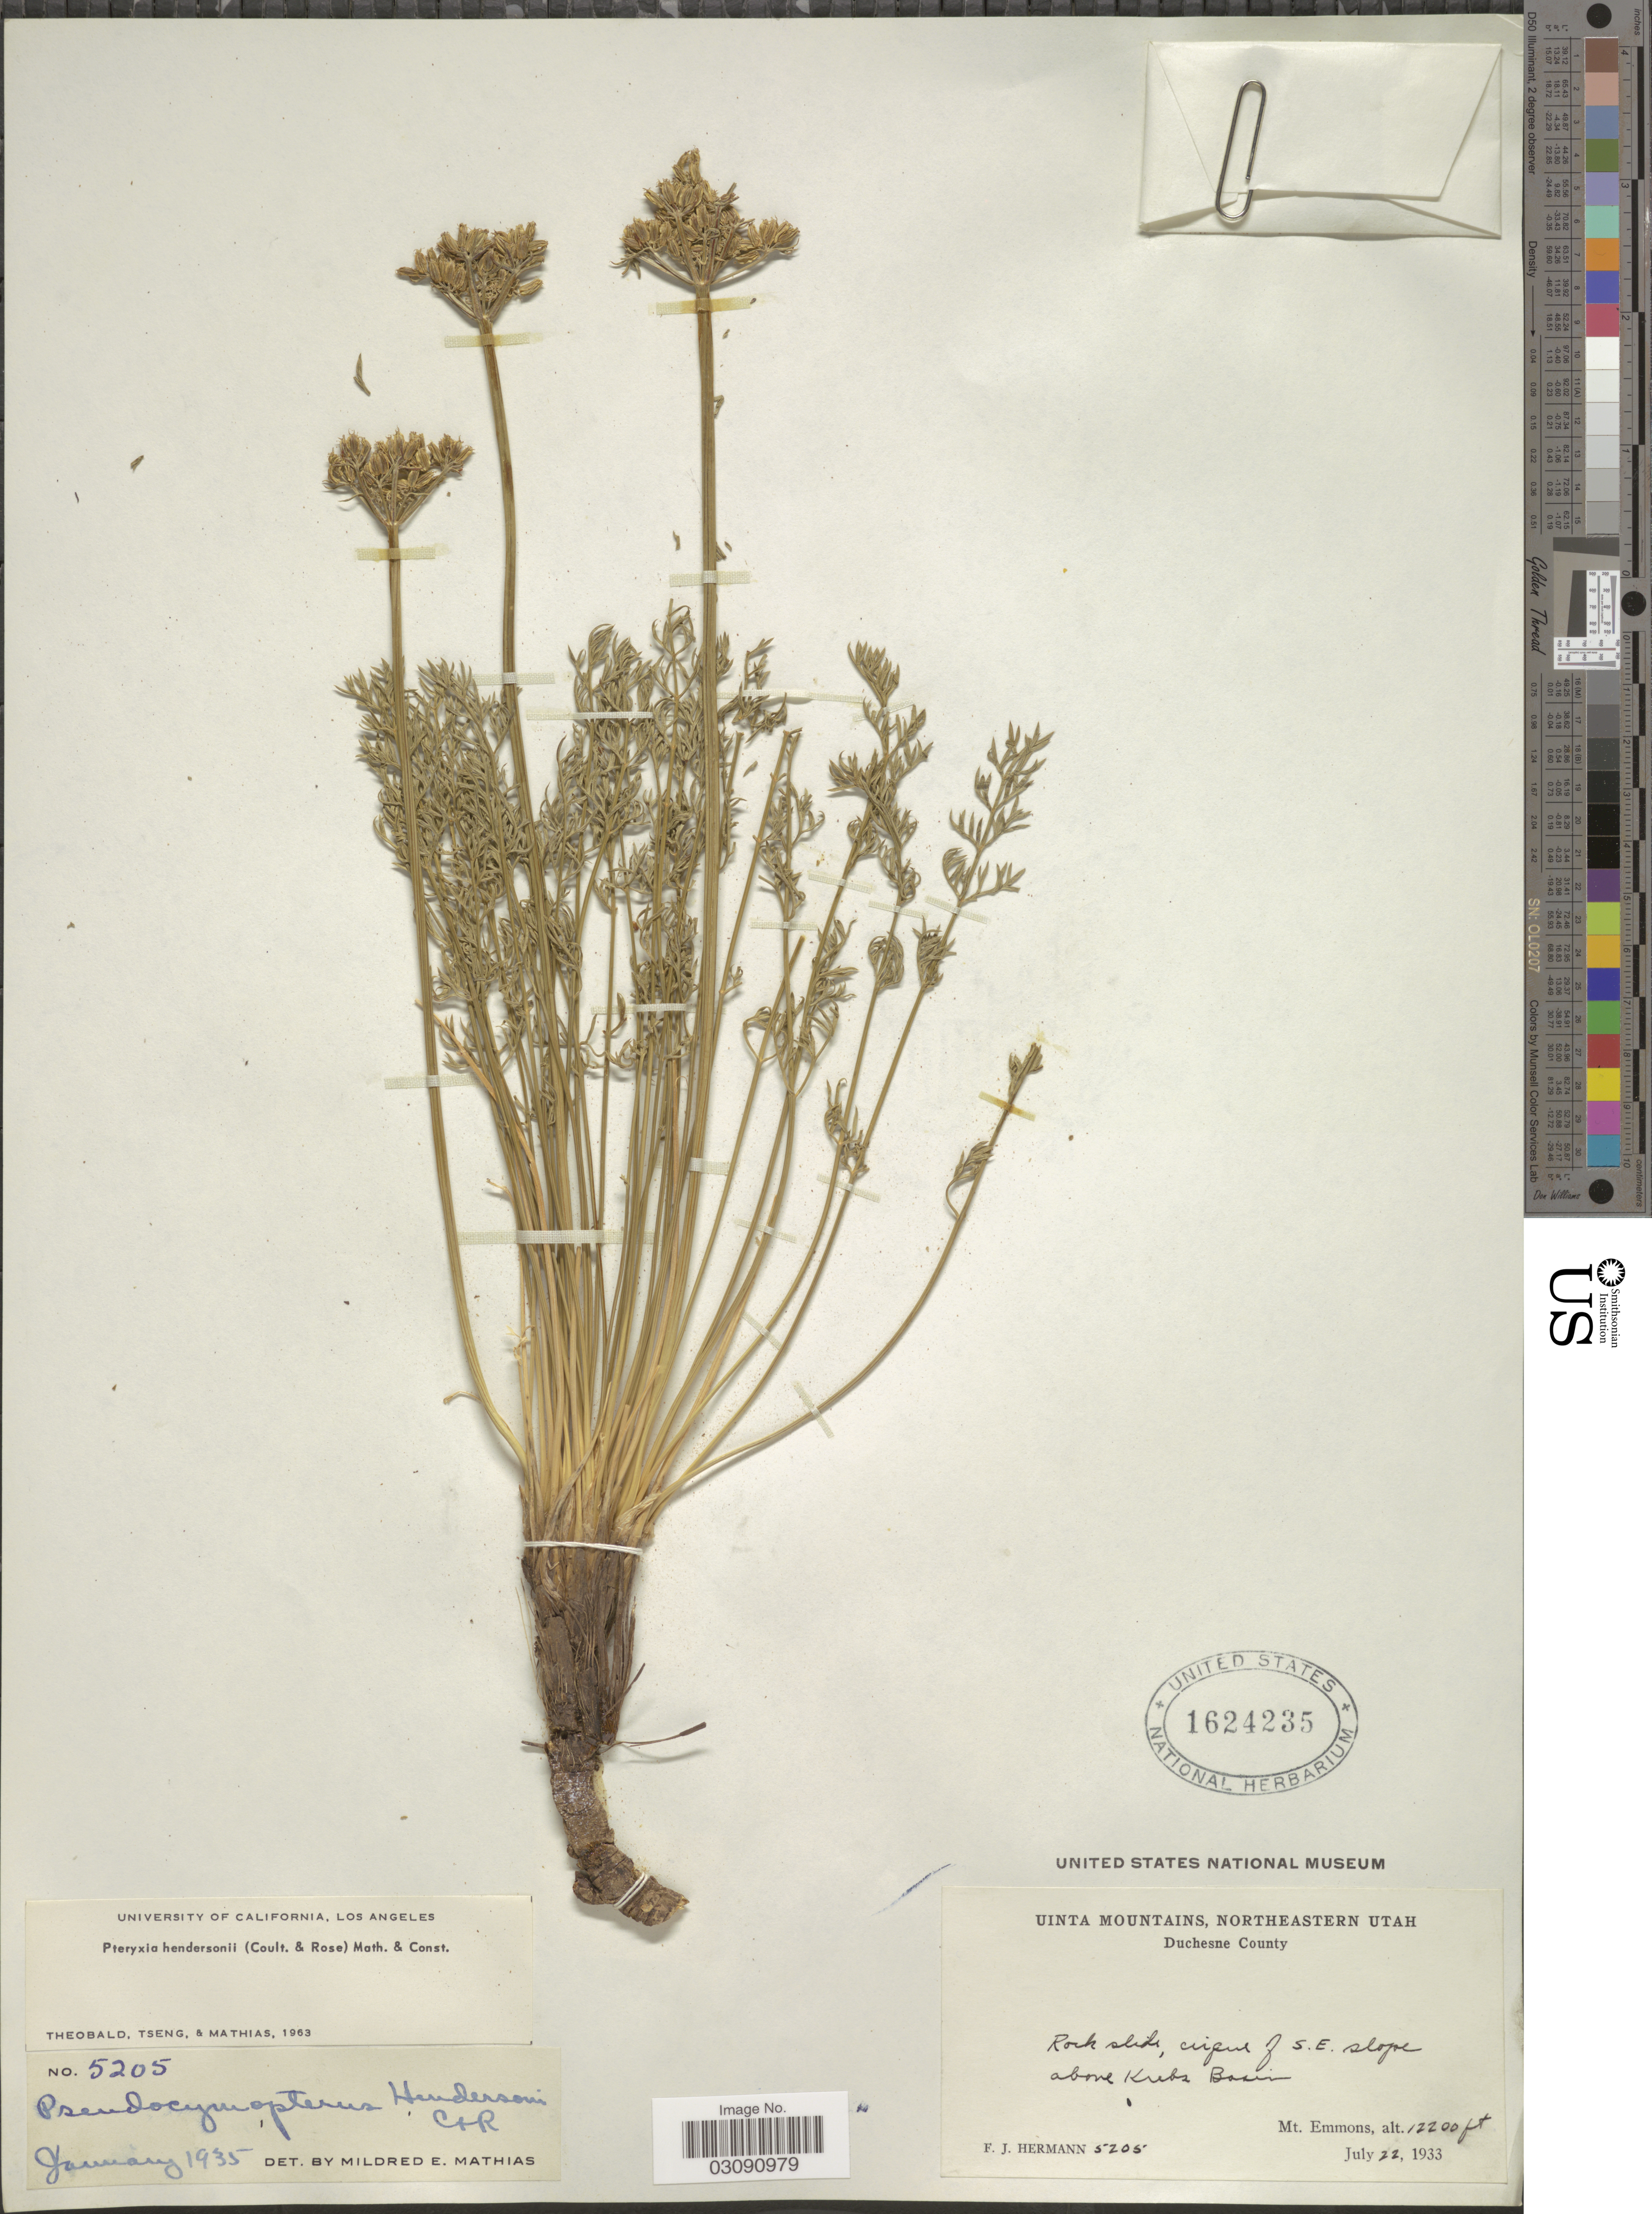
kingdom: Plantae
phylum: Tracheophyta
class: Magnoliopsida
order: Apiales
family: Apiaceae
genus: Pteryxia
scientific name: Pteryxia hendersonii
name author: (J.M. Coult. & Rose) Mathias & Constance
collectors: F. J. Hermann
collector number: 5205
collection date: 1933-07-22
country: United States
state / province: Utah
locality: Uinta Mountains, Northeastern Utah, cirque of S.E. slope above Krebs Basin, Mt. Emmons.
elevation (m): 3719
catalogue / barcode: US 1624235